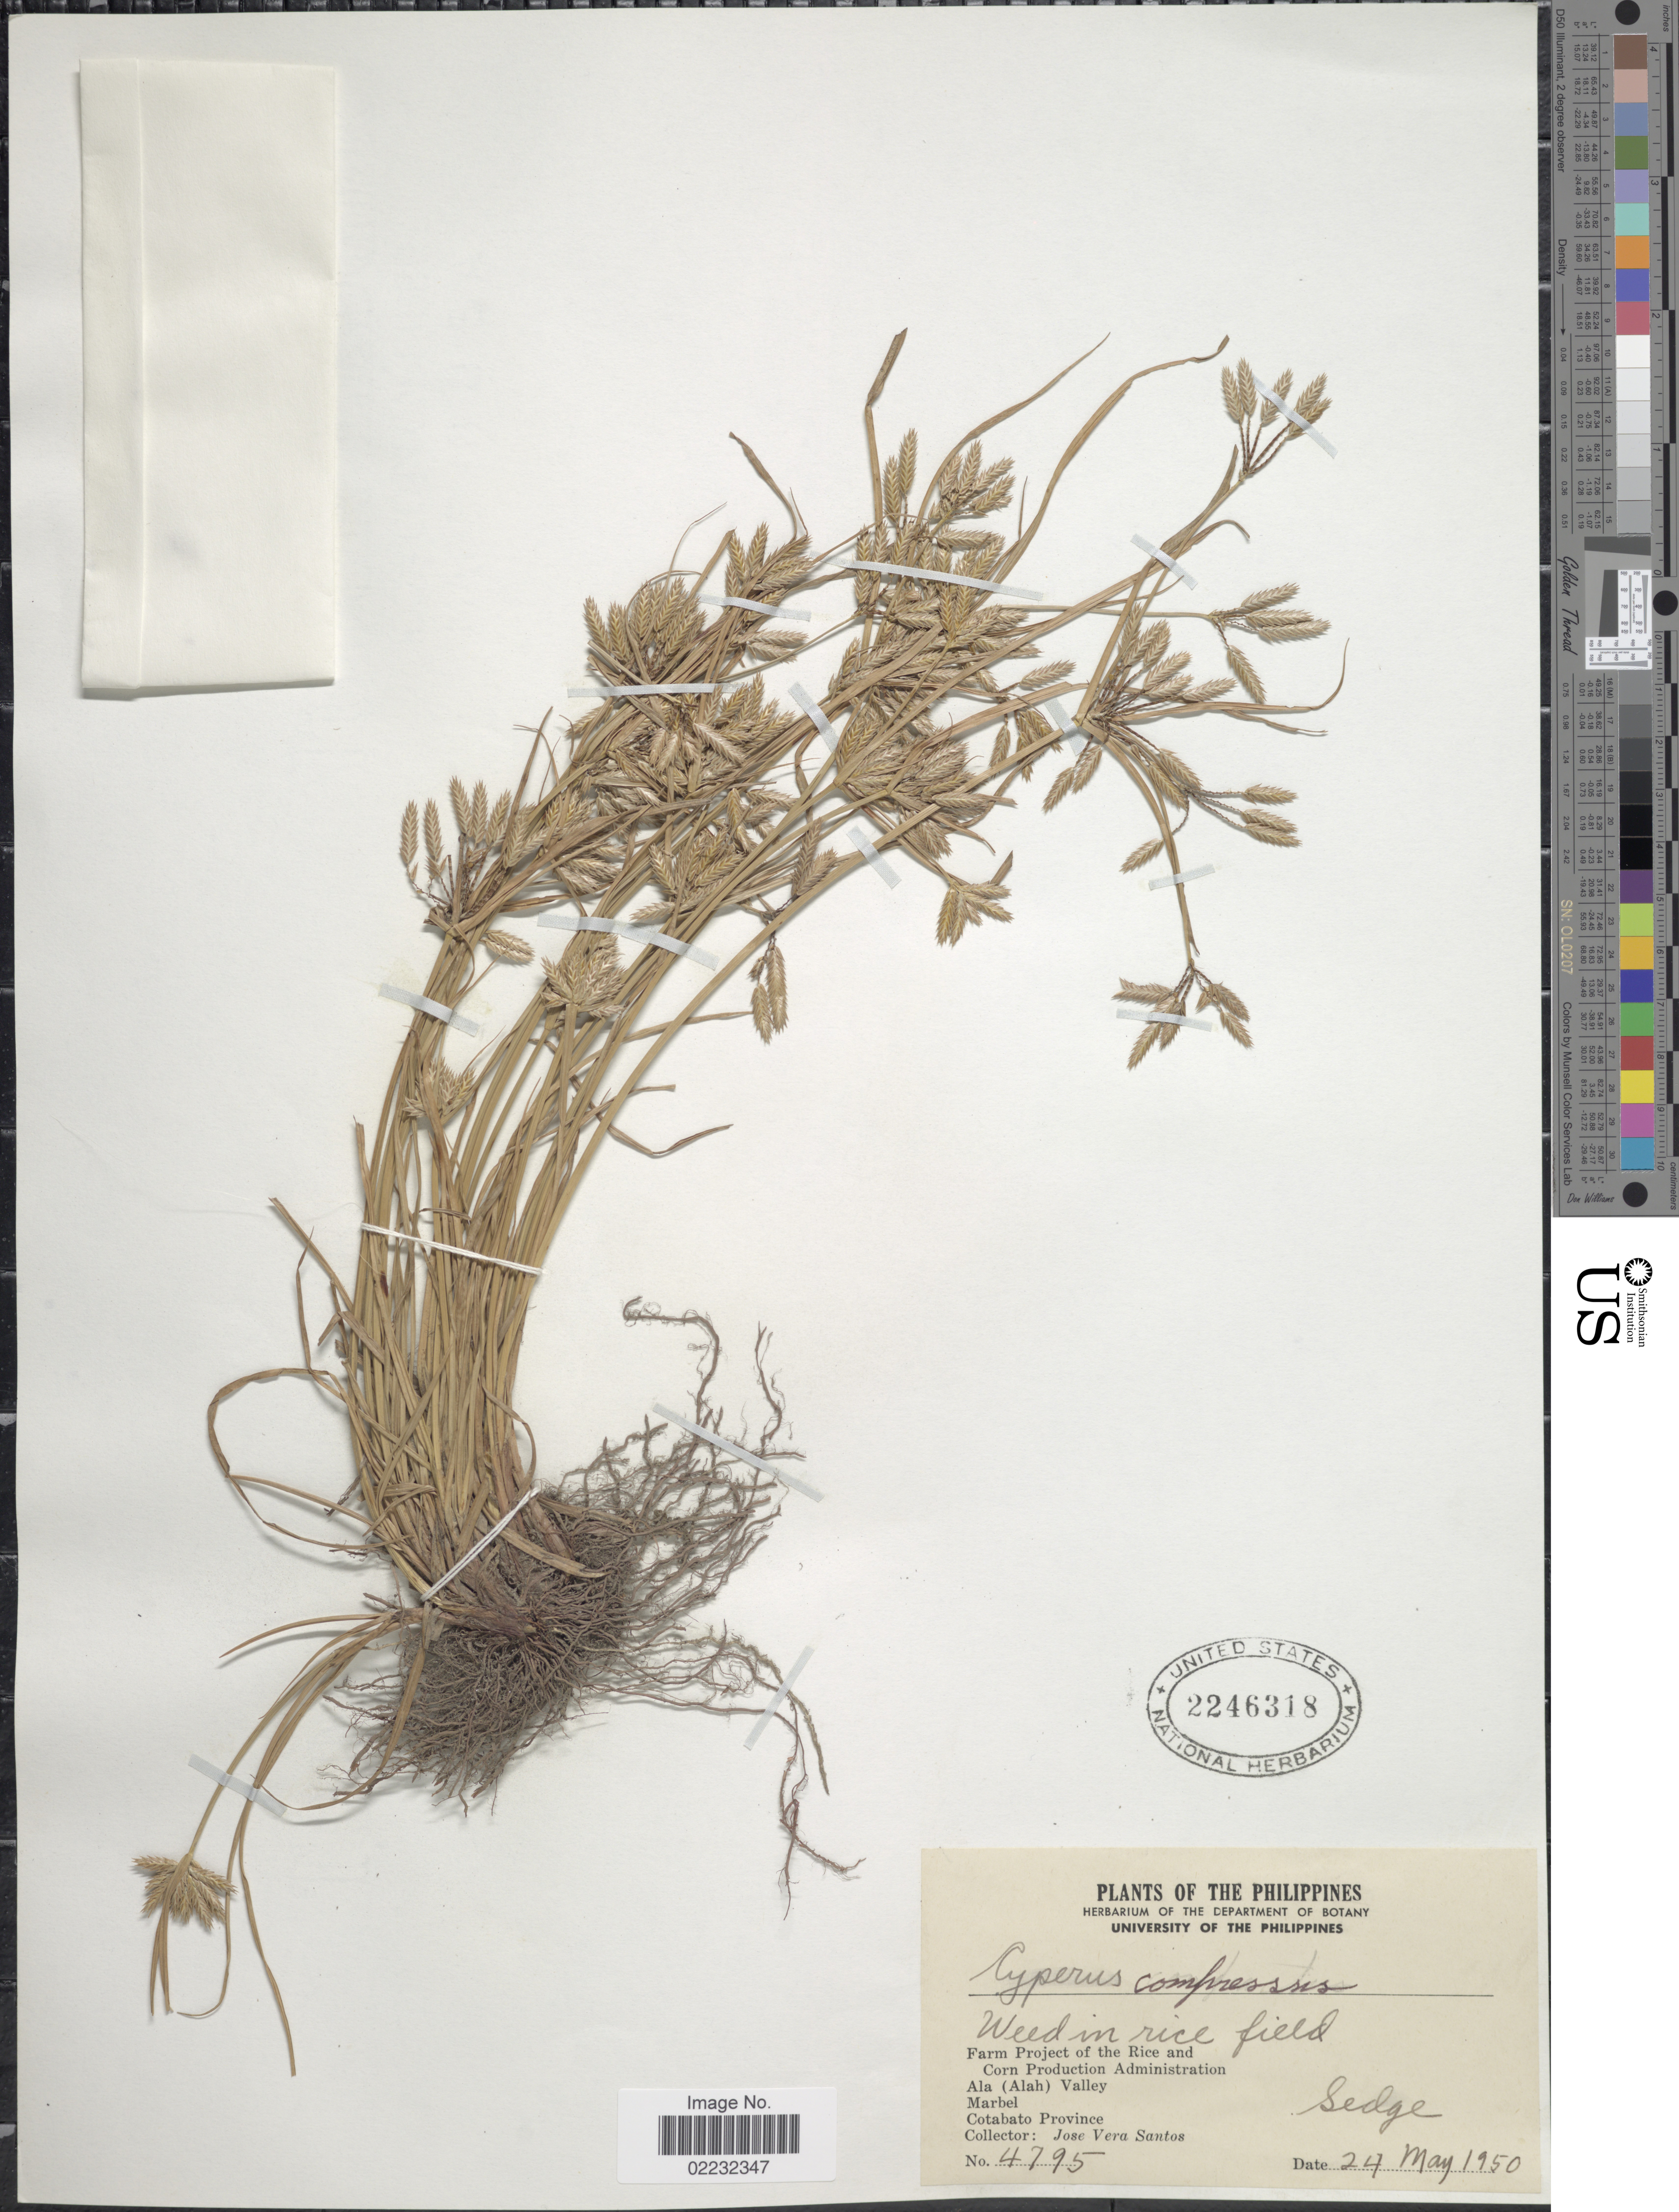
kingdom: Plantae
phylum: Tracheophyta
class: Liliopsida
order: Poales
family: Cyperaceae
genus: Cyperus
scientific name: Cyperus compressus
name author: L.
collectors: J. Santos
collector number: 4795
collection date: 1950-05-24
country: Philippines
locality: Weed in rice field, Farm Project of the Rice and Corn Production Administration, Ala (Alah) Valley, Marbel, Cotabato Province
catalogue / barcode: US 2246318